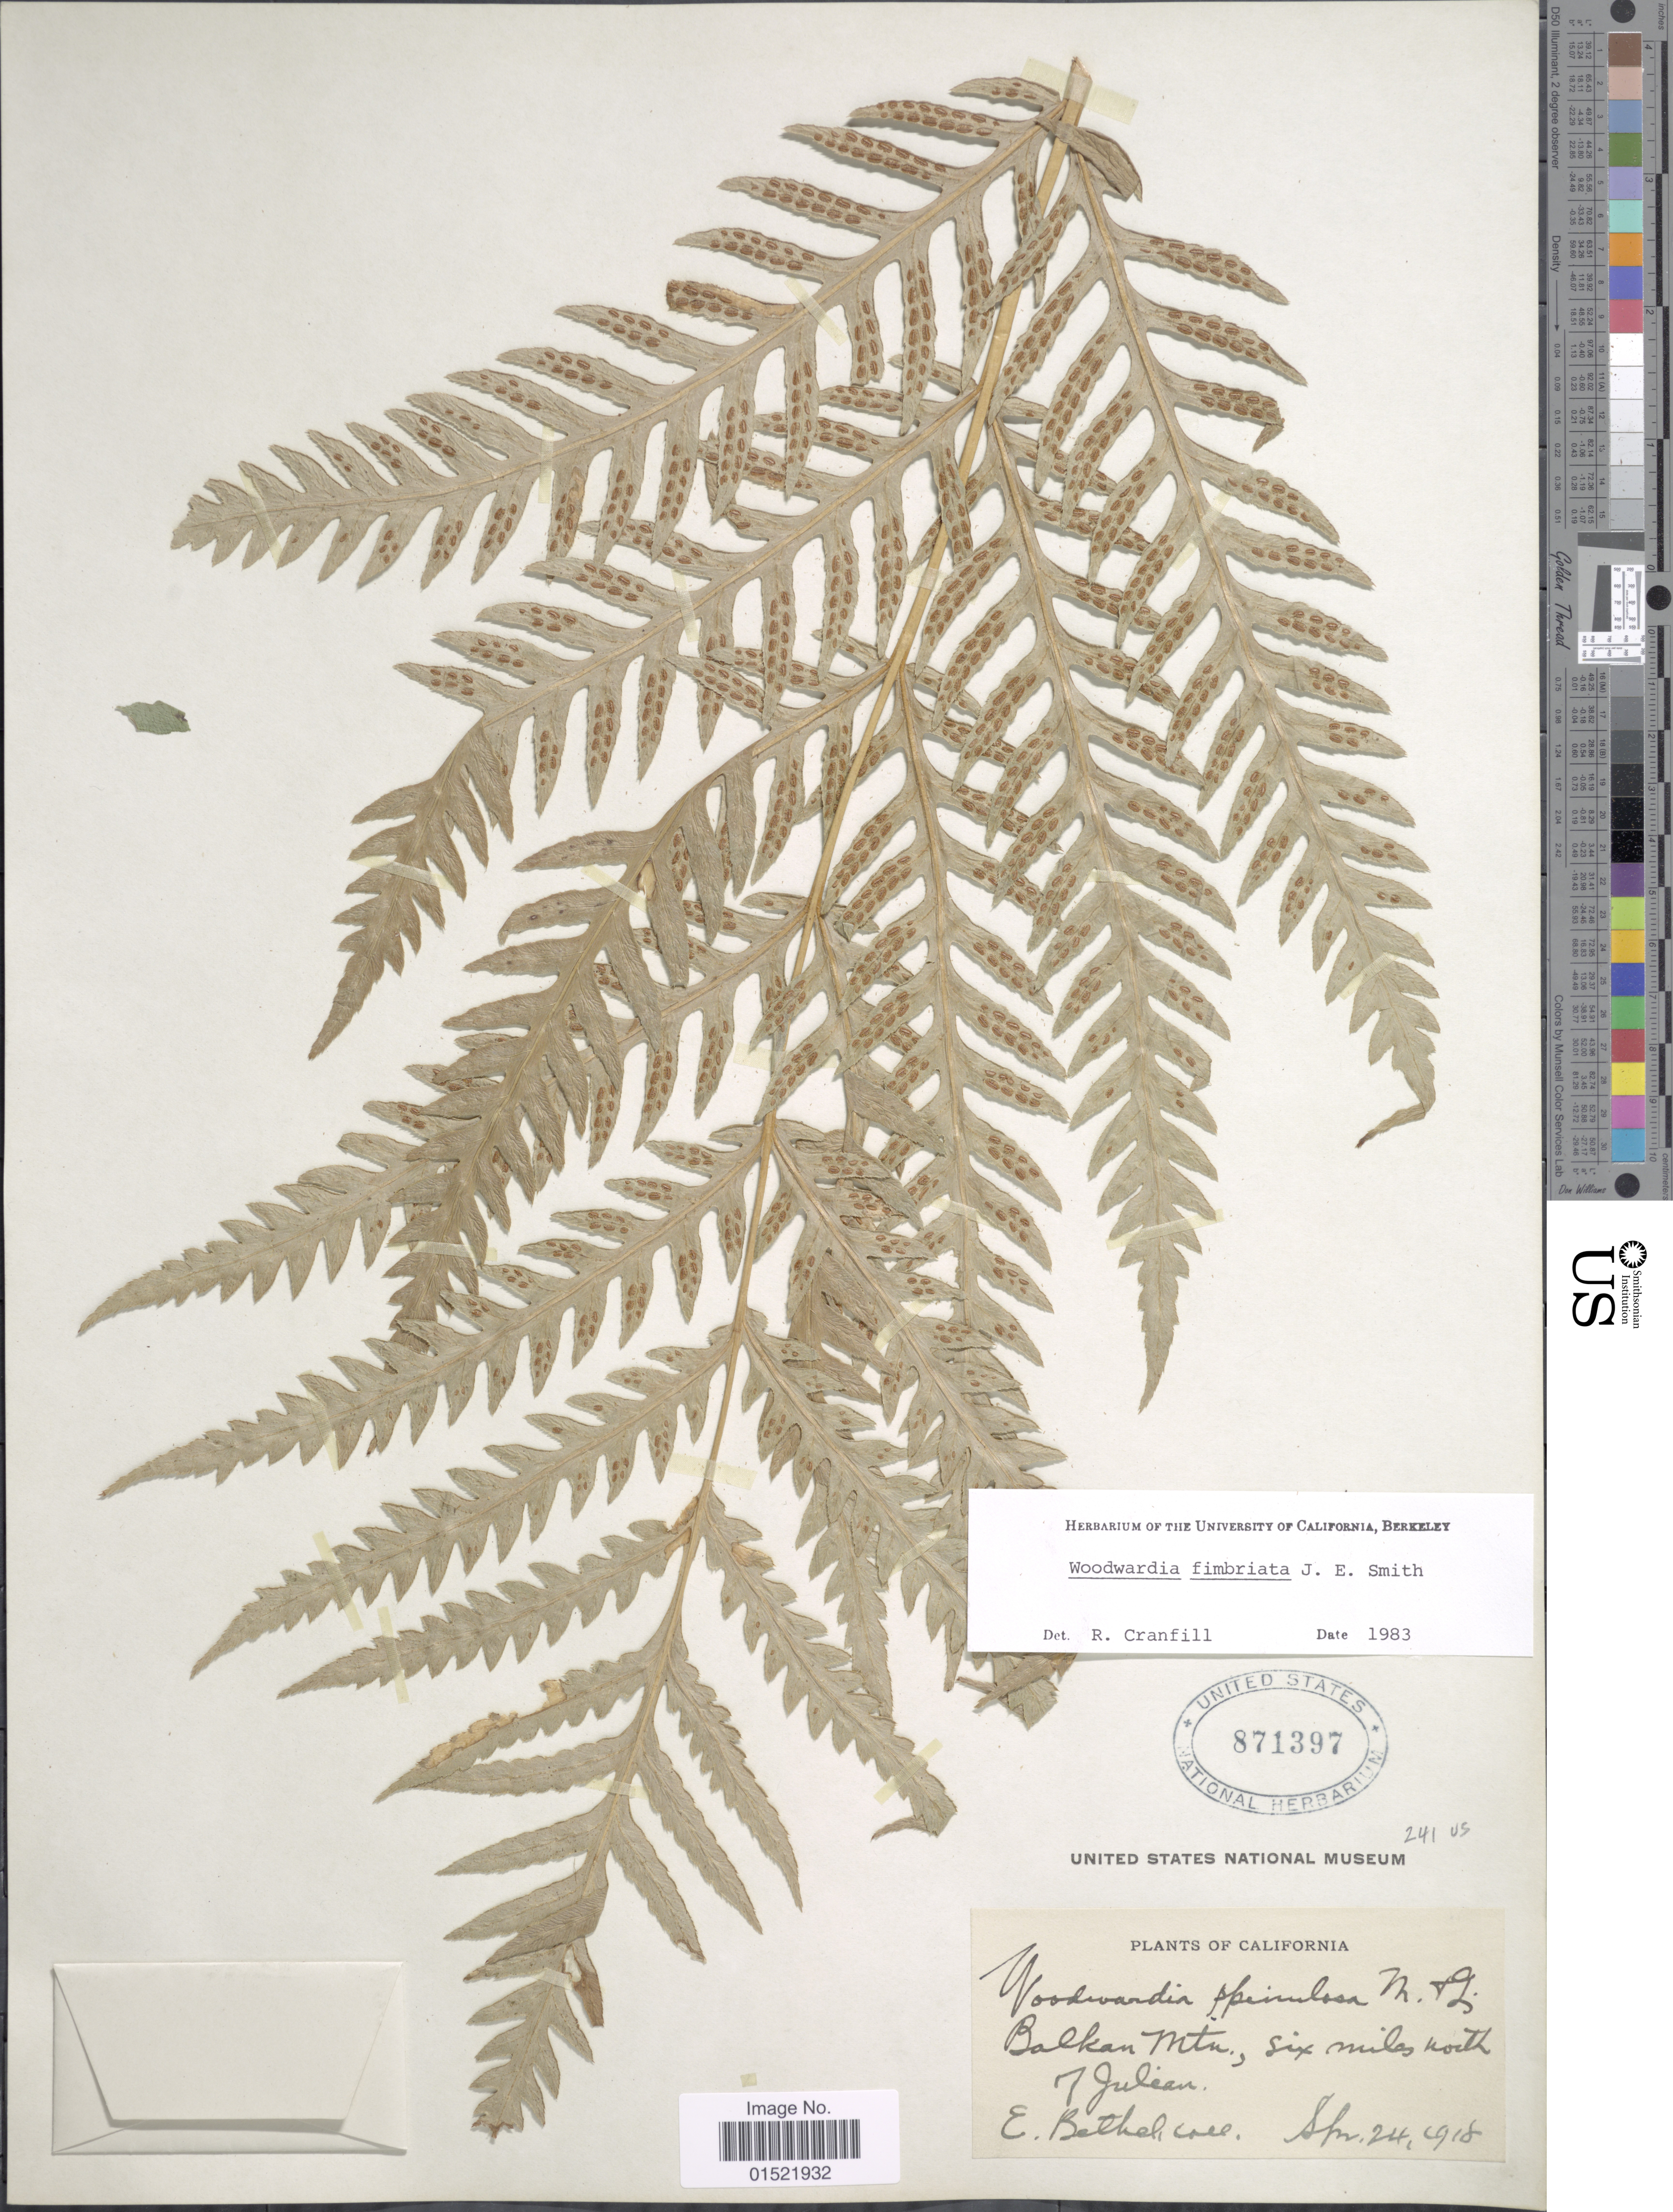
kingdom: Plantae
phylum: Tracheophyta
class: Polypodiopsida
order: Polypodiales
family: Blechnaceae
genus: Woodwardia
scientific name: Woodwardia fimbriata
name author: Sm.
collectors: E. Bethel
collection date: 1918-09-24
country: United States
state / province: California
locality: Balkan Mtn, six miles north of Julian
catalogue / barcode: US 871397